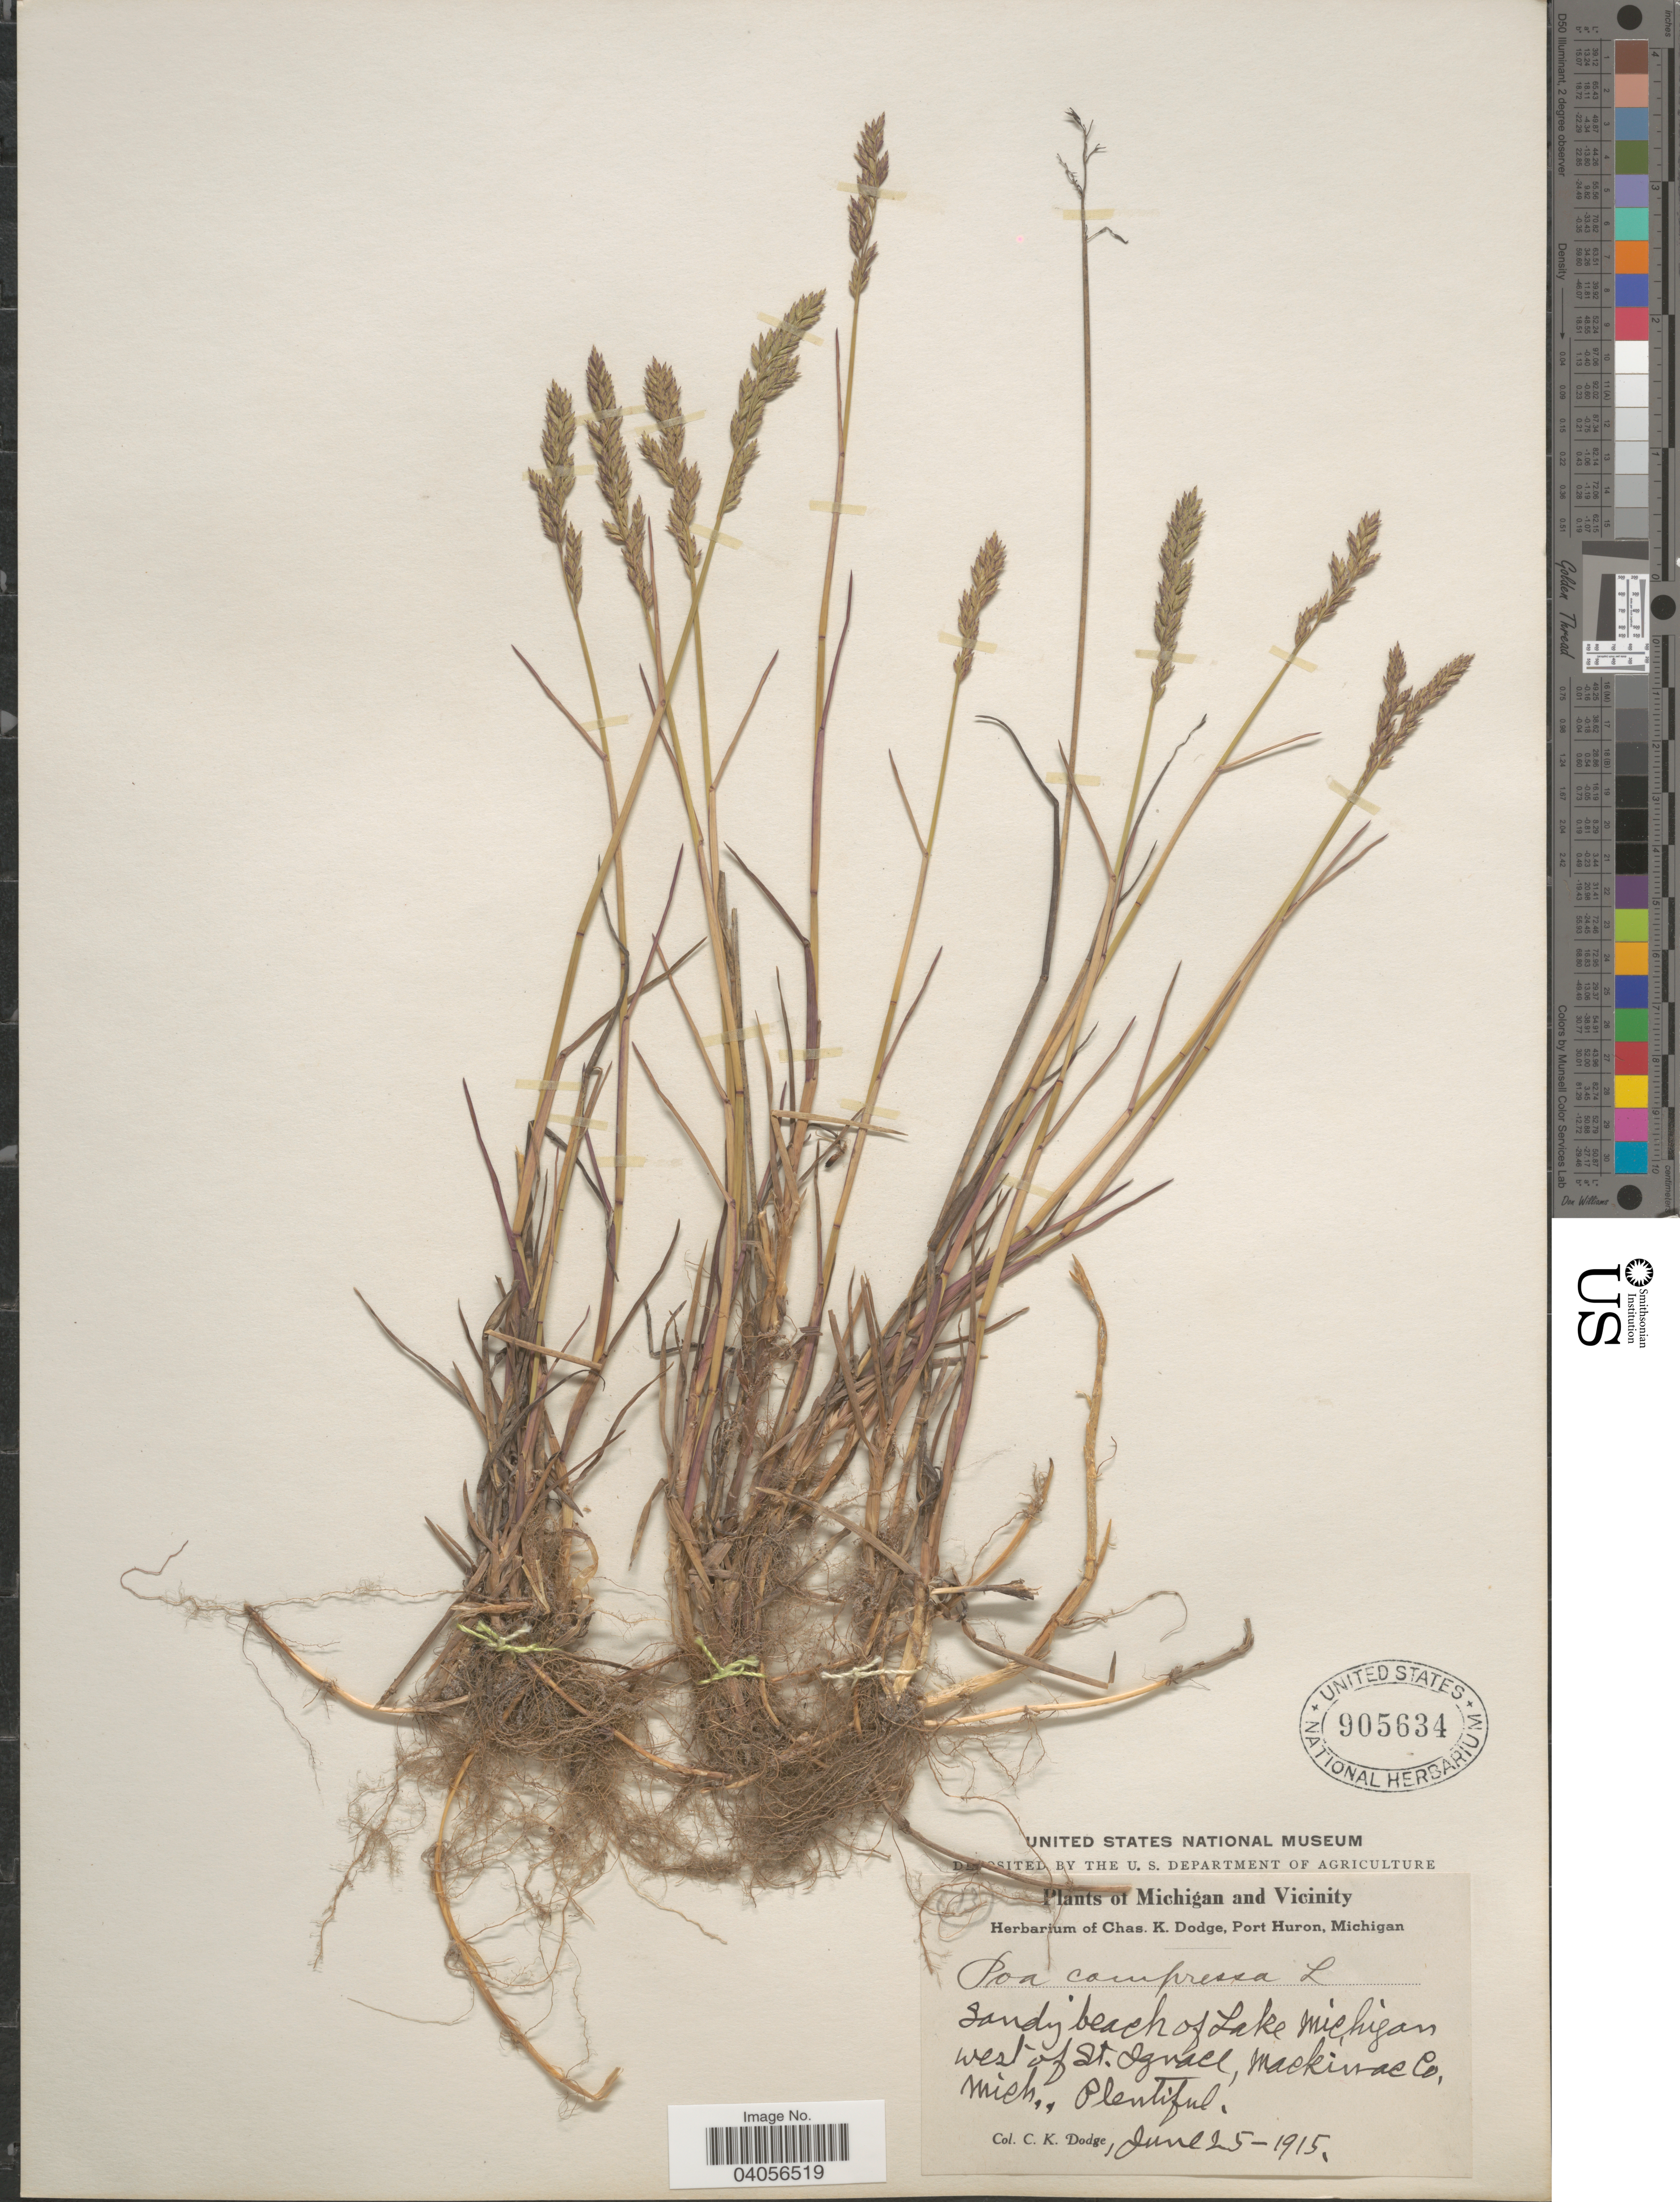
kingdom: Plantae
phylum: Tracheophyta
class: Liliopsida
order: Poales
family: Poaceae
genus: Poa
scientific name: Poa compressa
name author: L.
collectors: C. K. Dodge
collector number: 13*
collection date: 1915-06-25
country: United States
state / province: Michigan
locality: Michigan and Vicinity. Sandy beach of Lake Michigan west of St. Ignace, Mackinac Co.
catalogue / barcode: US 905634